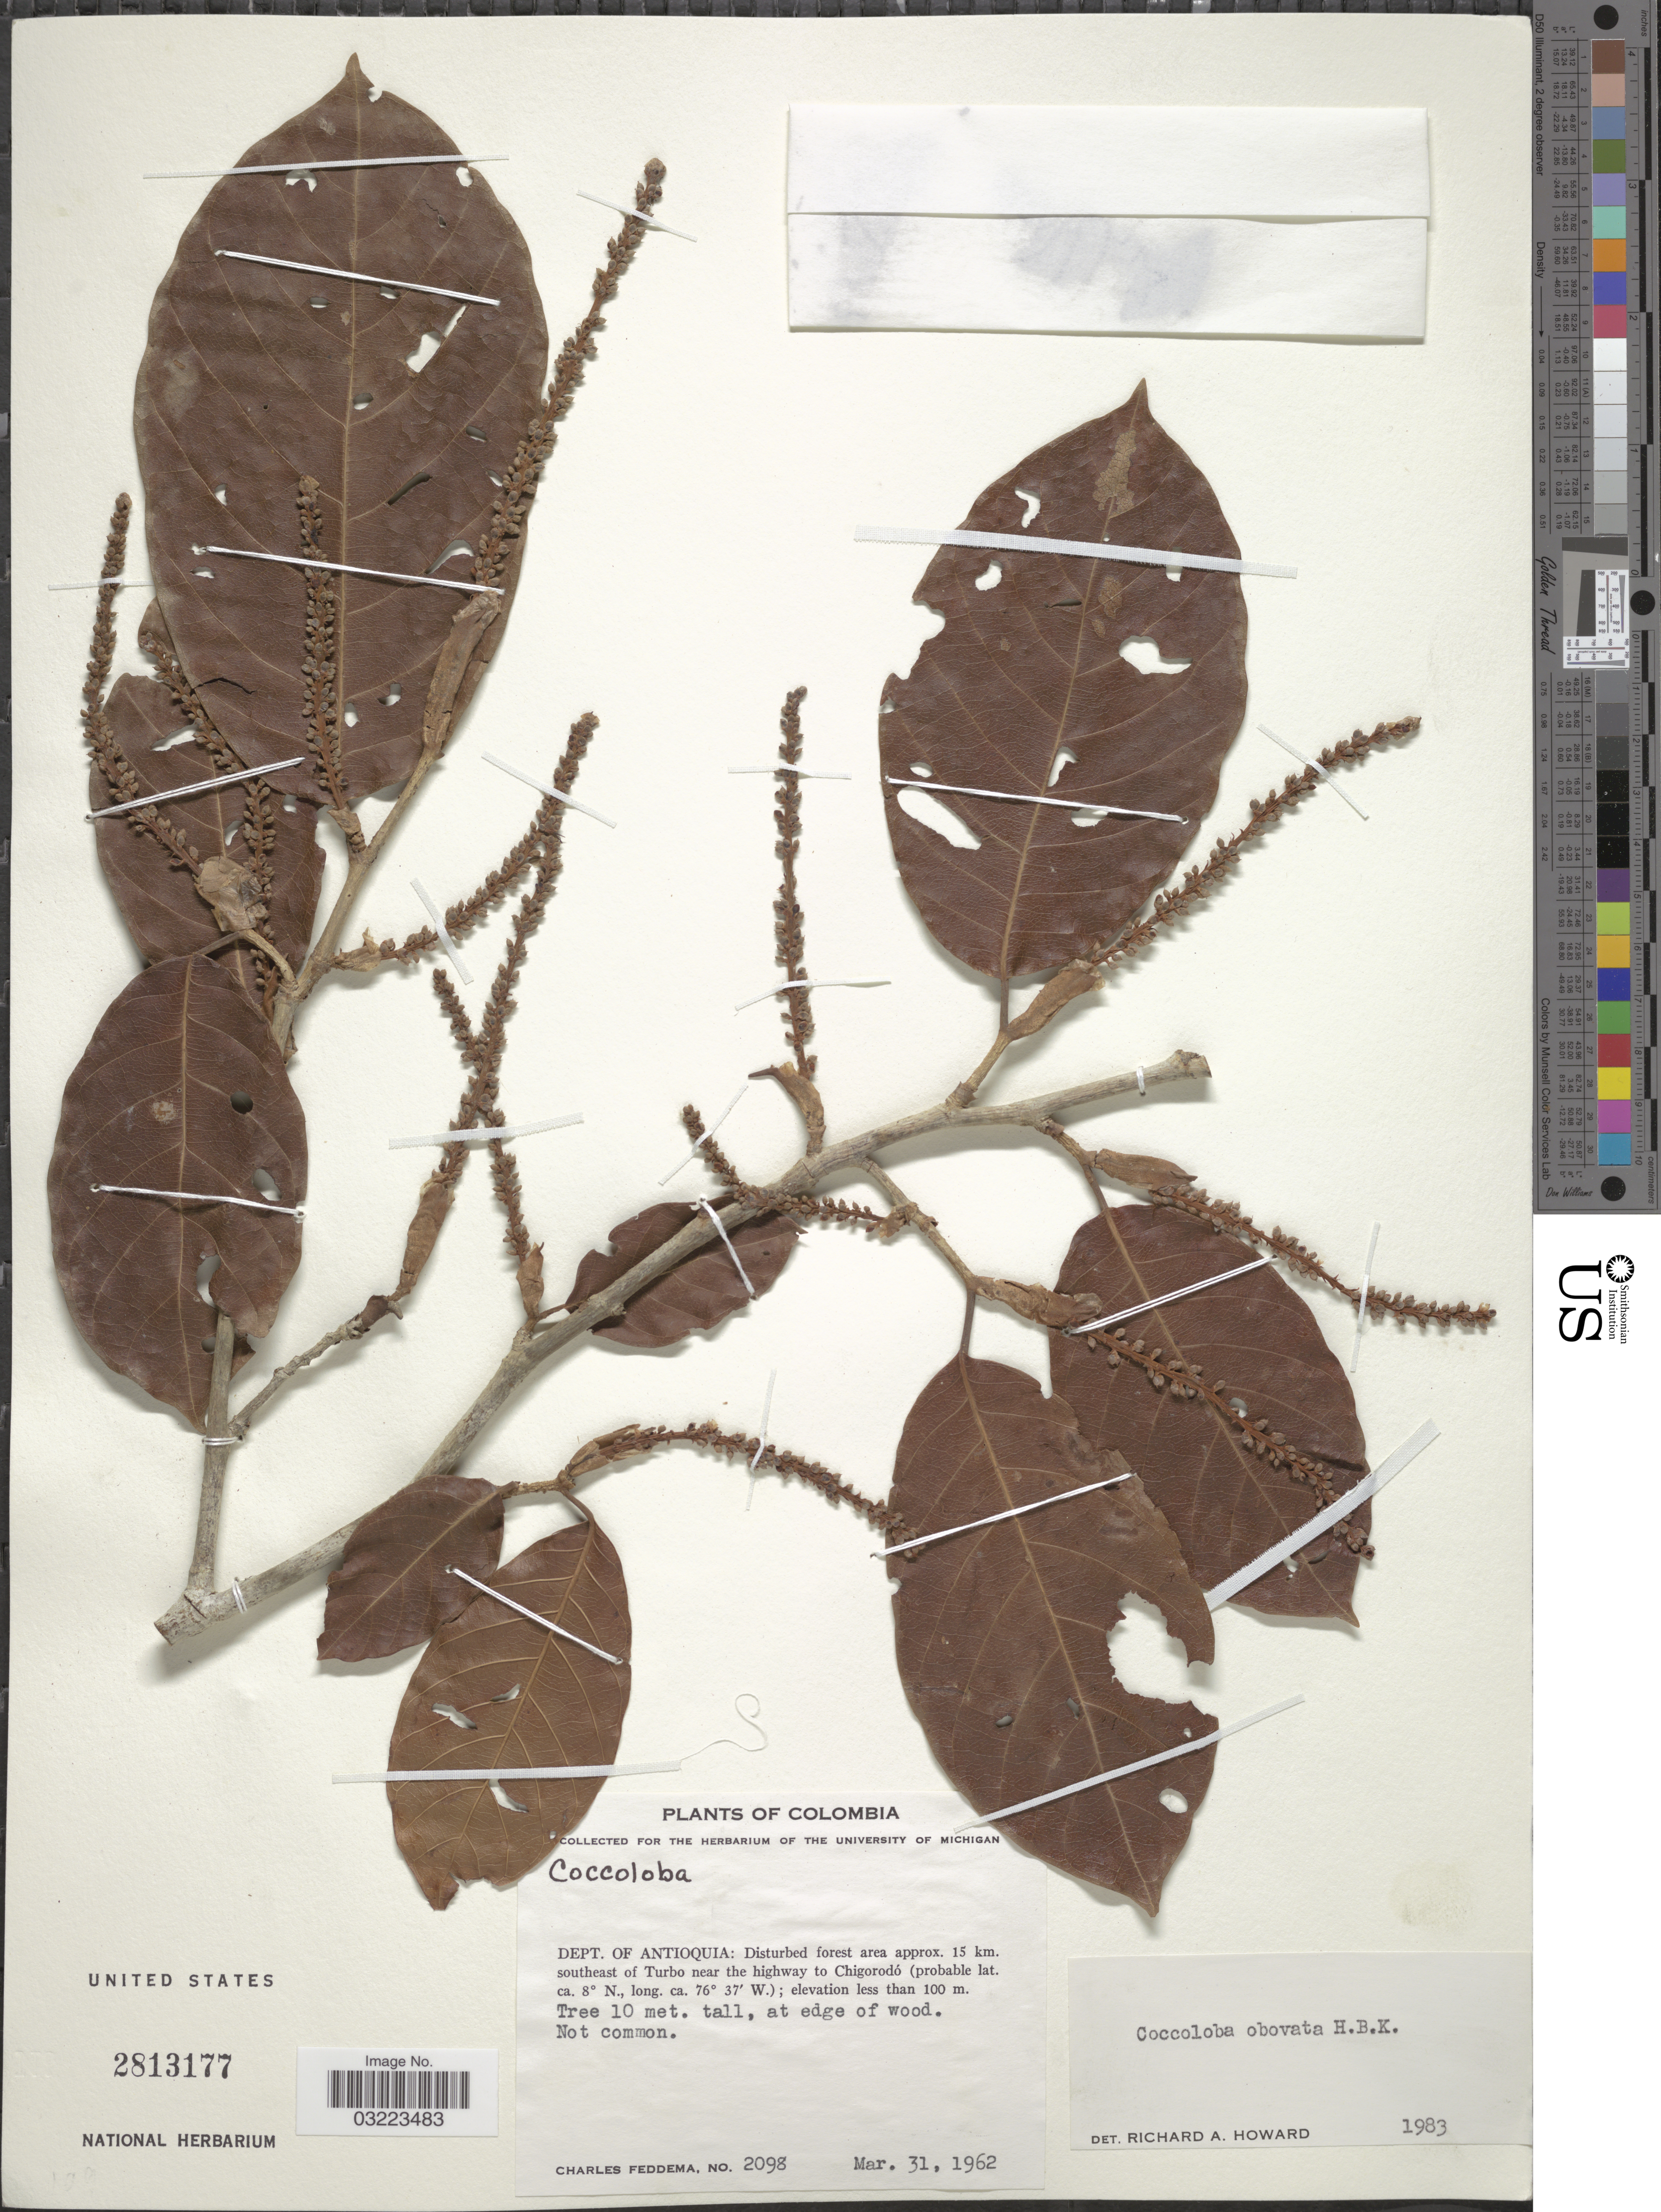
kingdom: Plantae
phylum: Tracheophyta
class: Magnoliopsida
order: Caryophyllales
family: Polygonaceae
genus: Coccoloba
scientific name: Coccoloba obovata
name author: Kunth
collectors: C. Feddema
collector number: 2098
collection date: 1962-03-31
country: Colombia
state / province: Antioquia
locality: Dept. of Antioquia: Disturbed forest area approx. 15 km. southeast of Turbo near the highway to Chigorodó.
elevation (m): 100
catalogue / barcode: US 2813177